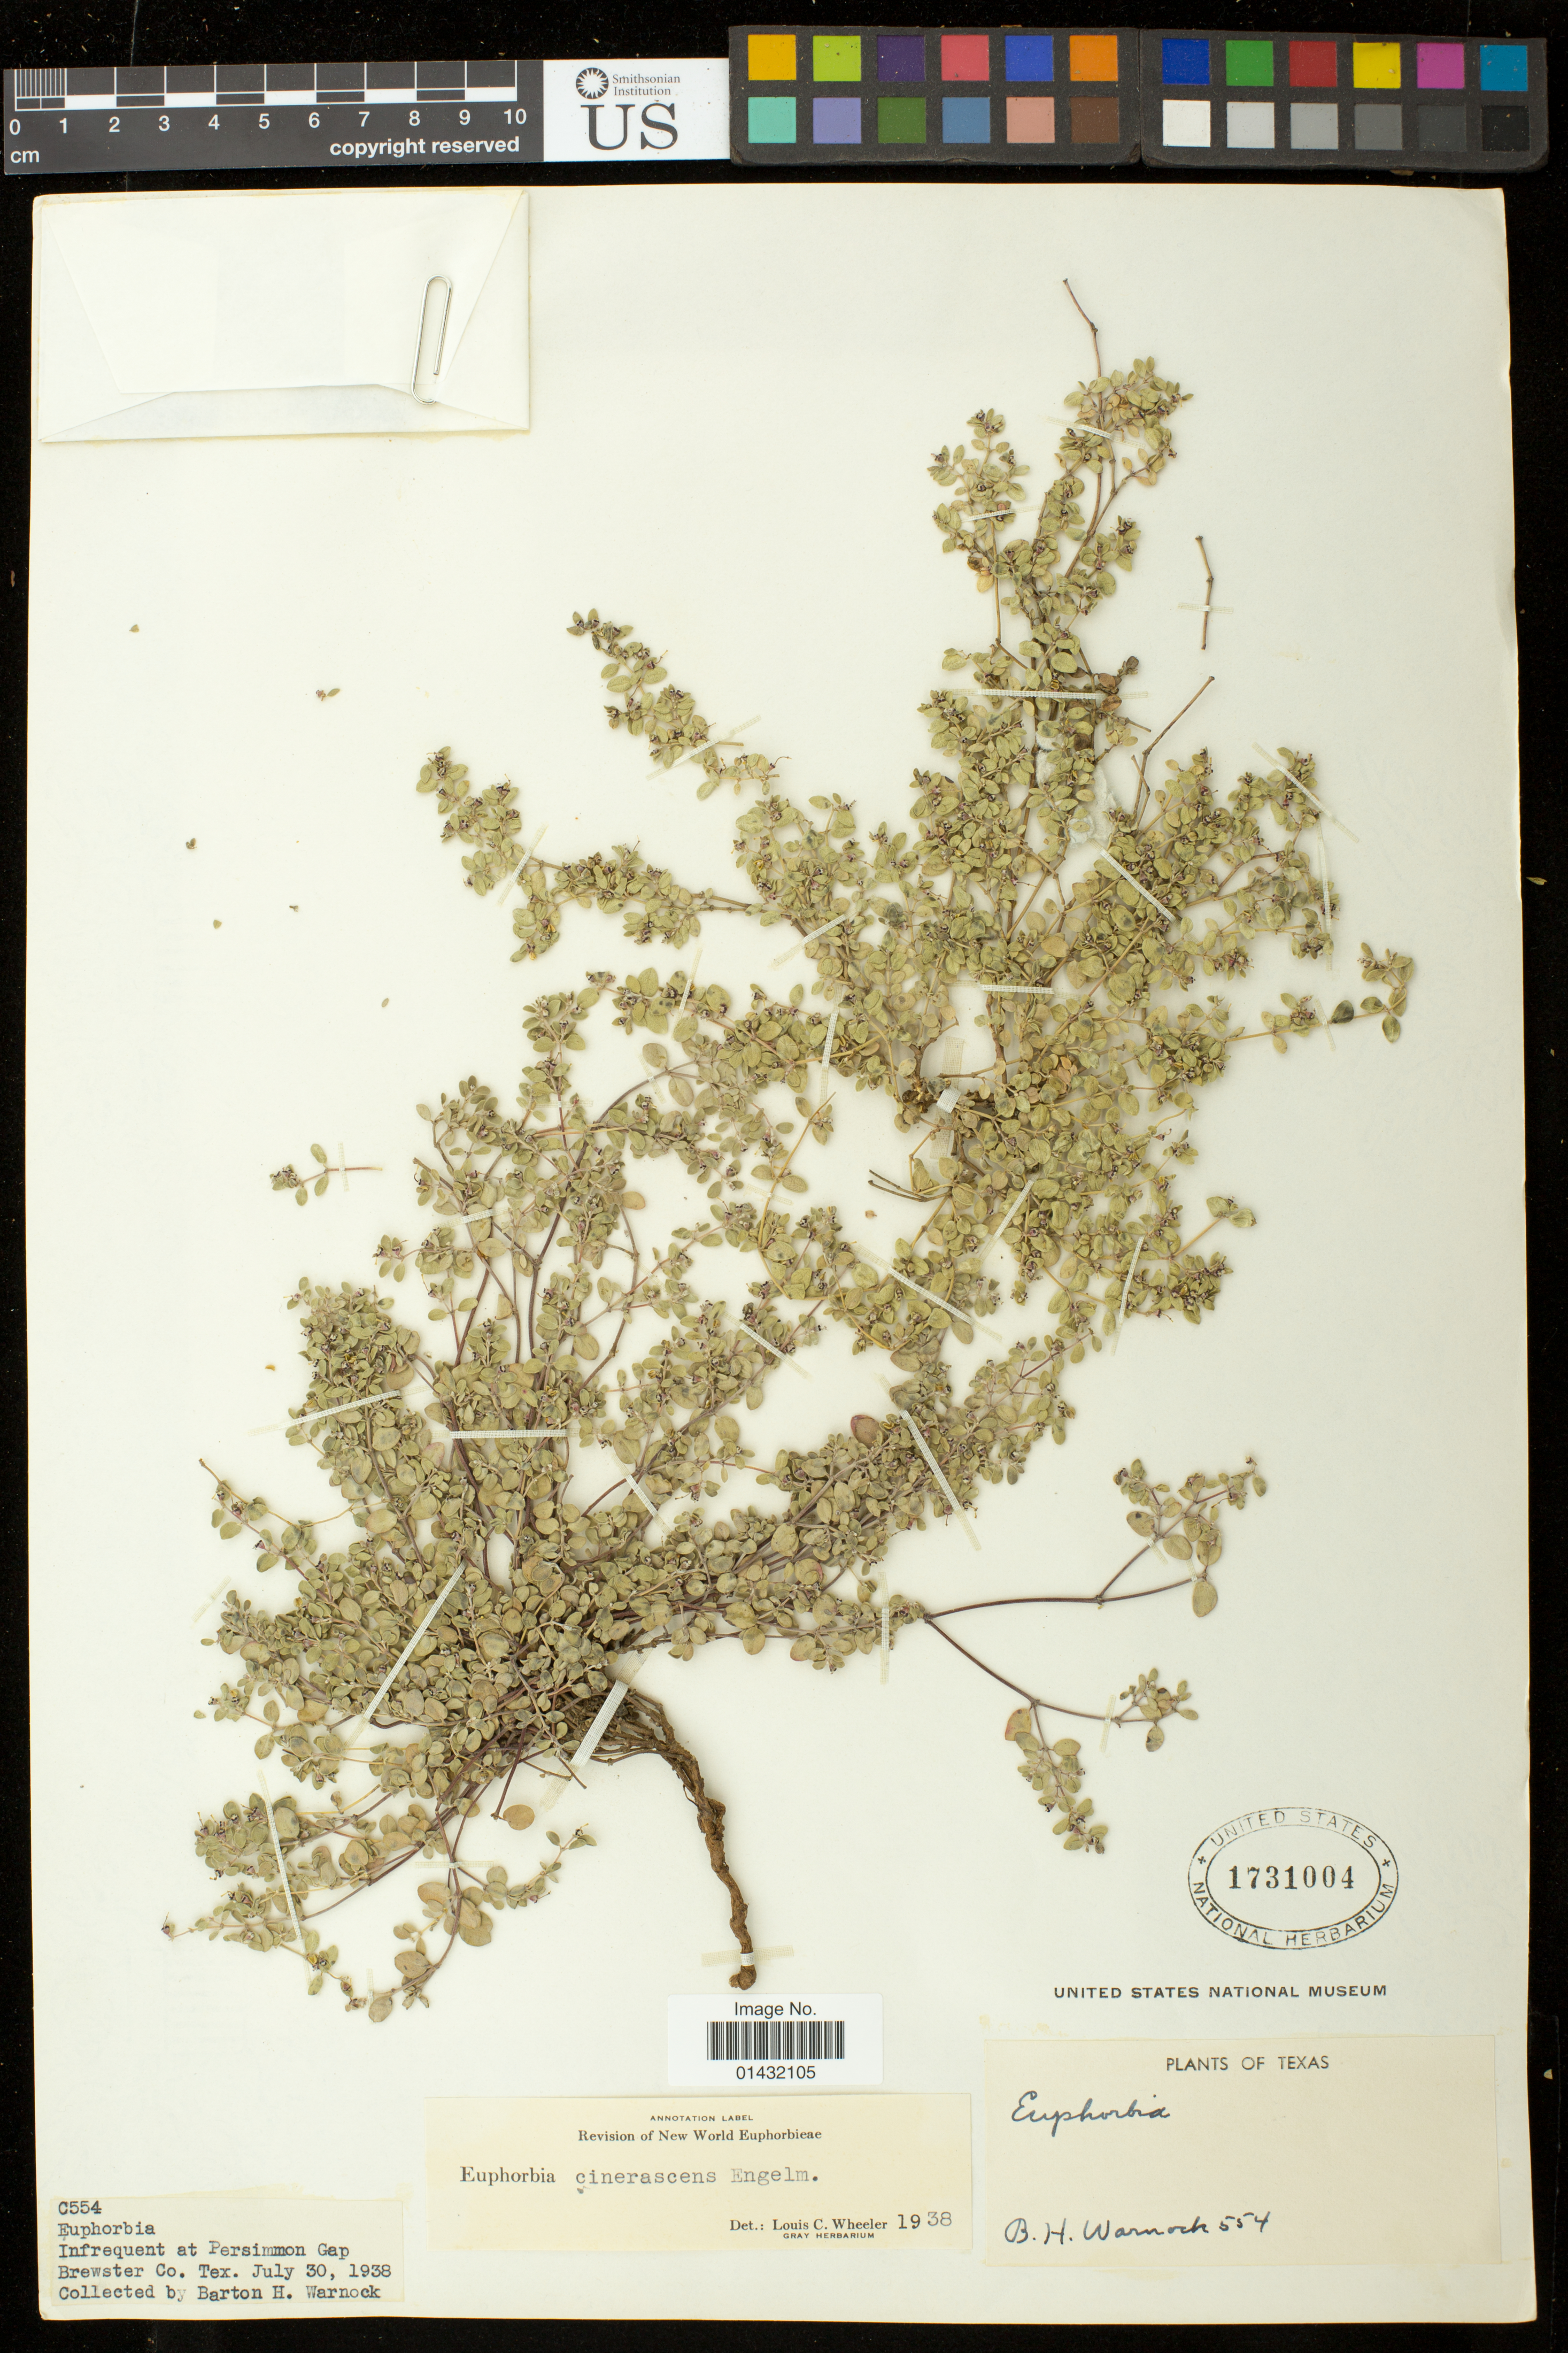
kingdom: Plantae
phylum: Tracheophyta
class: Magnoliopsida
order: Malpighiales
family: Euphorbiaceae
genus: Euphorbia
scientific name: Euphorbia cinerascens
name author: Engelm. in Emory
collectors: B. H. Warnock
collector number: C554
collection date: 1938-07-30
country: United States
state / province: Texas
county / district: Brewster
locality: Persimmon Gap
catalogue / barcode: US 1731004